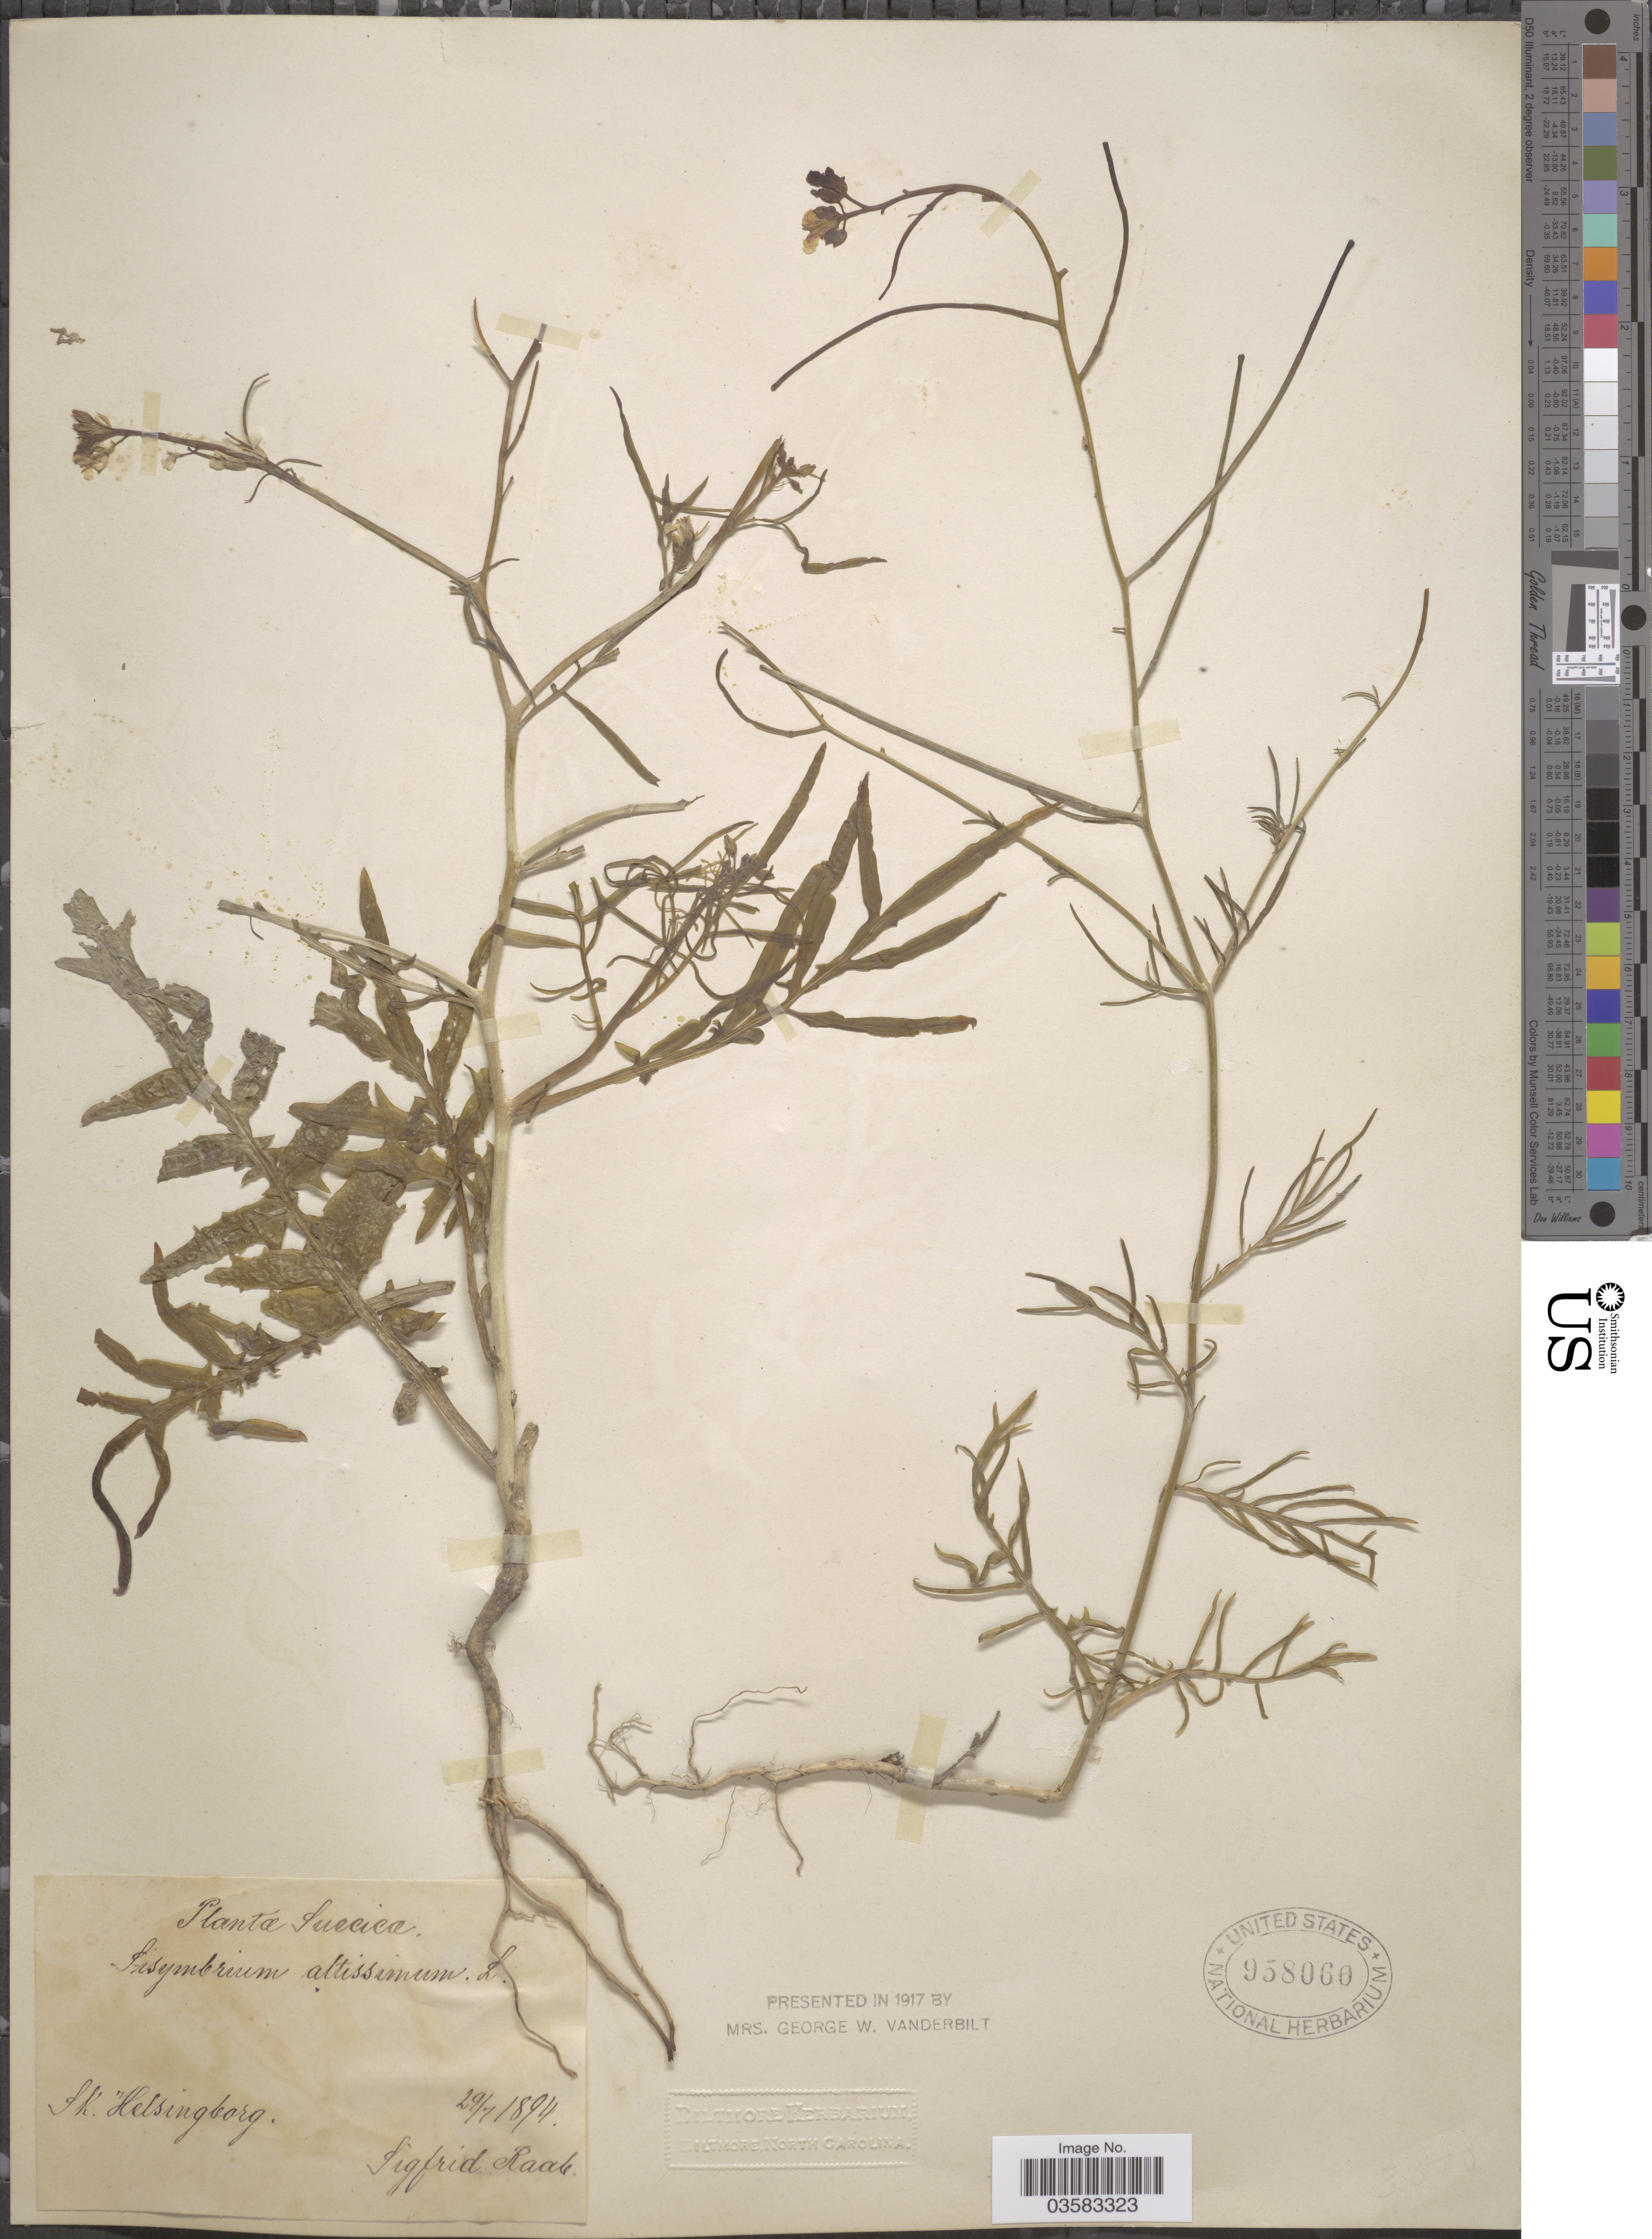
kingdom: Plantae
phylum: Tracheophyta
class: Magnoliopsida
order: Brassicales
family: Brassicaceae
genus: Sisymbrium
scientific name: Sisymbrium altissimum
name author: L.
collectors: S. Raab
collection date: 1894-07-29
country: Sweden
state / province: Skåne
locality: Suecica. Sk. Helsingborg.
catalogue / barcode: US 958060